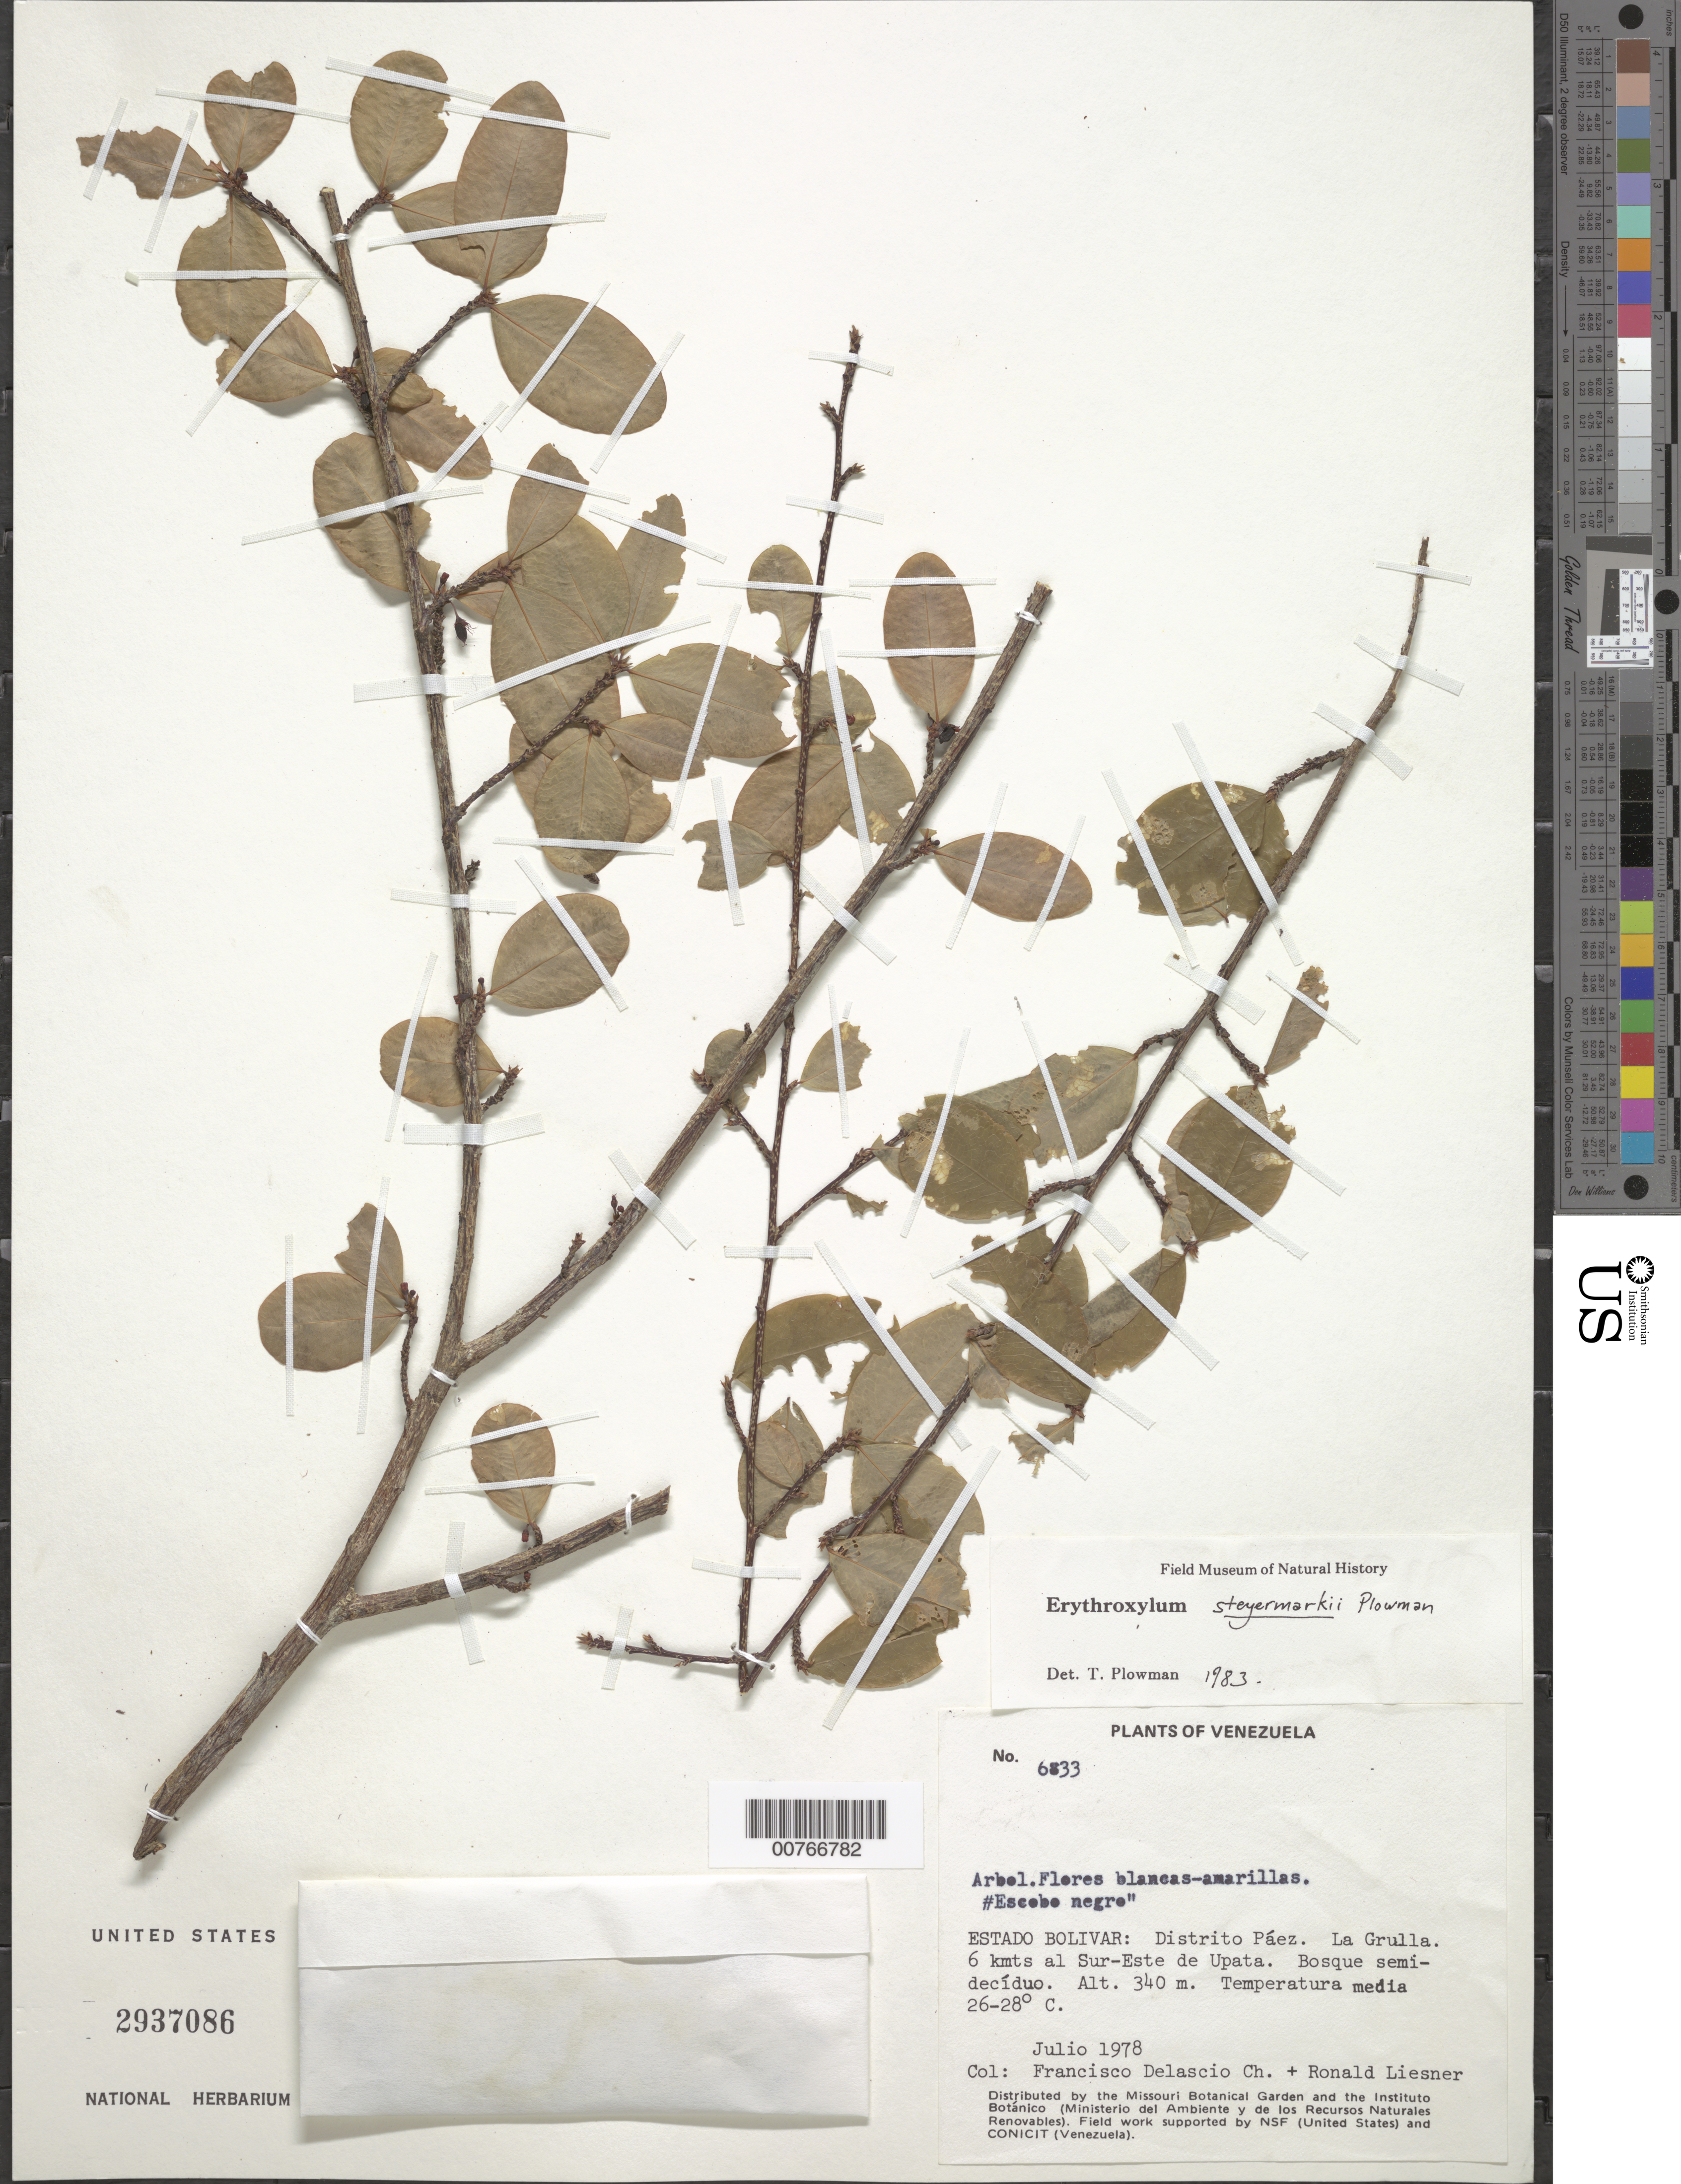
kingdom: Plantae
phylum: Tracheophyta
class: Magnoliopsida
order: Malpighiales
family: Erythroxylaceae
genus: Erythroxylum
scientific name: Erythroxylum steyermarkii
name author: Plowman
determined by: Plowman, Timothy C.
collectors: F. Delascio C. & R. L. Liesner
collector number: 6833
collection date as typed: Jul-78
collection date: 1978-07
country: Venezuela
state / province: Bolívar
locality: Distr. Páez, La Grulla, 6 km SE of Upata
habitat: Bosque semidecíduo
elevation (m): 340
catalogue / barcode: US 2937086